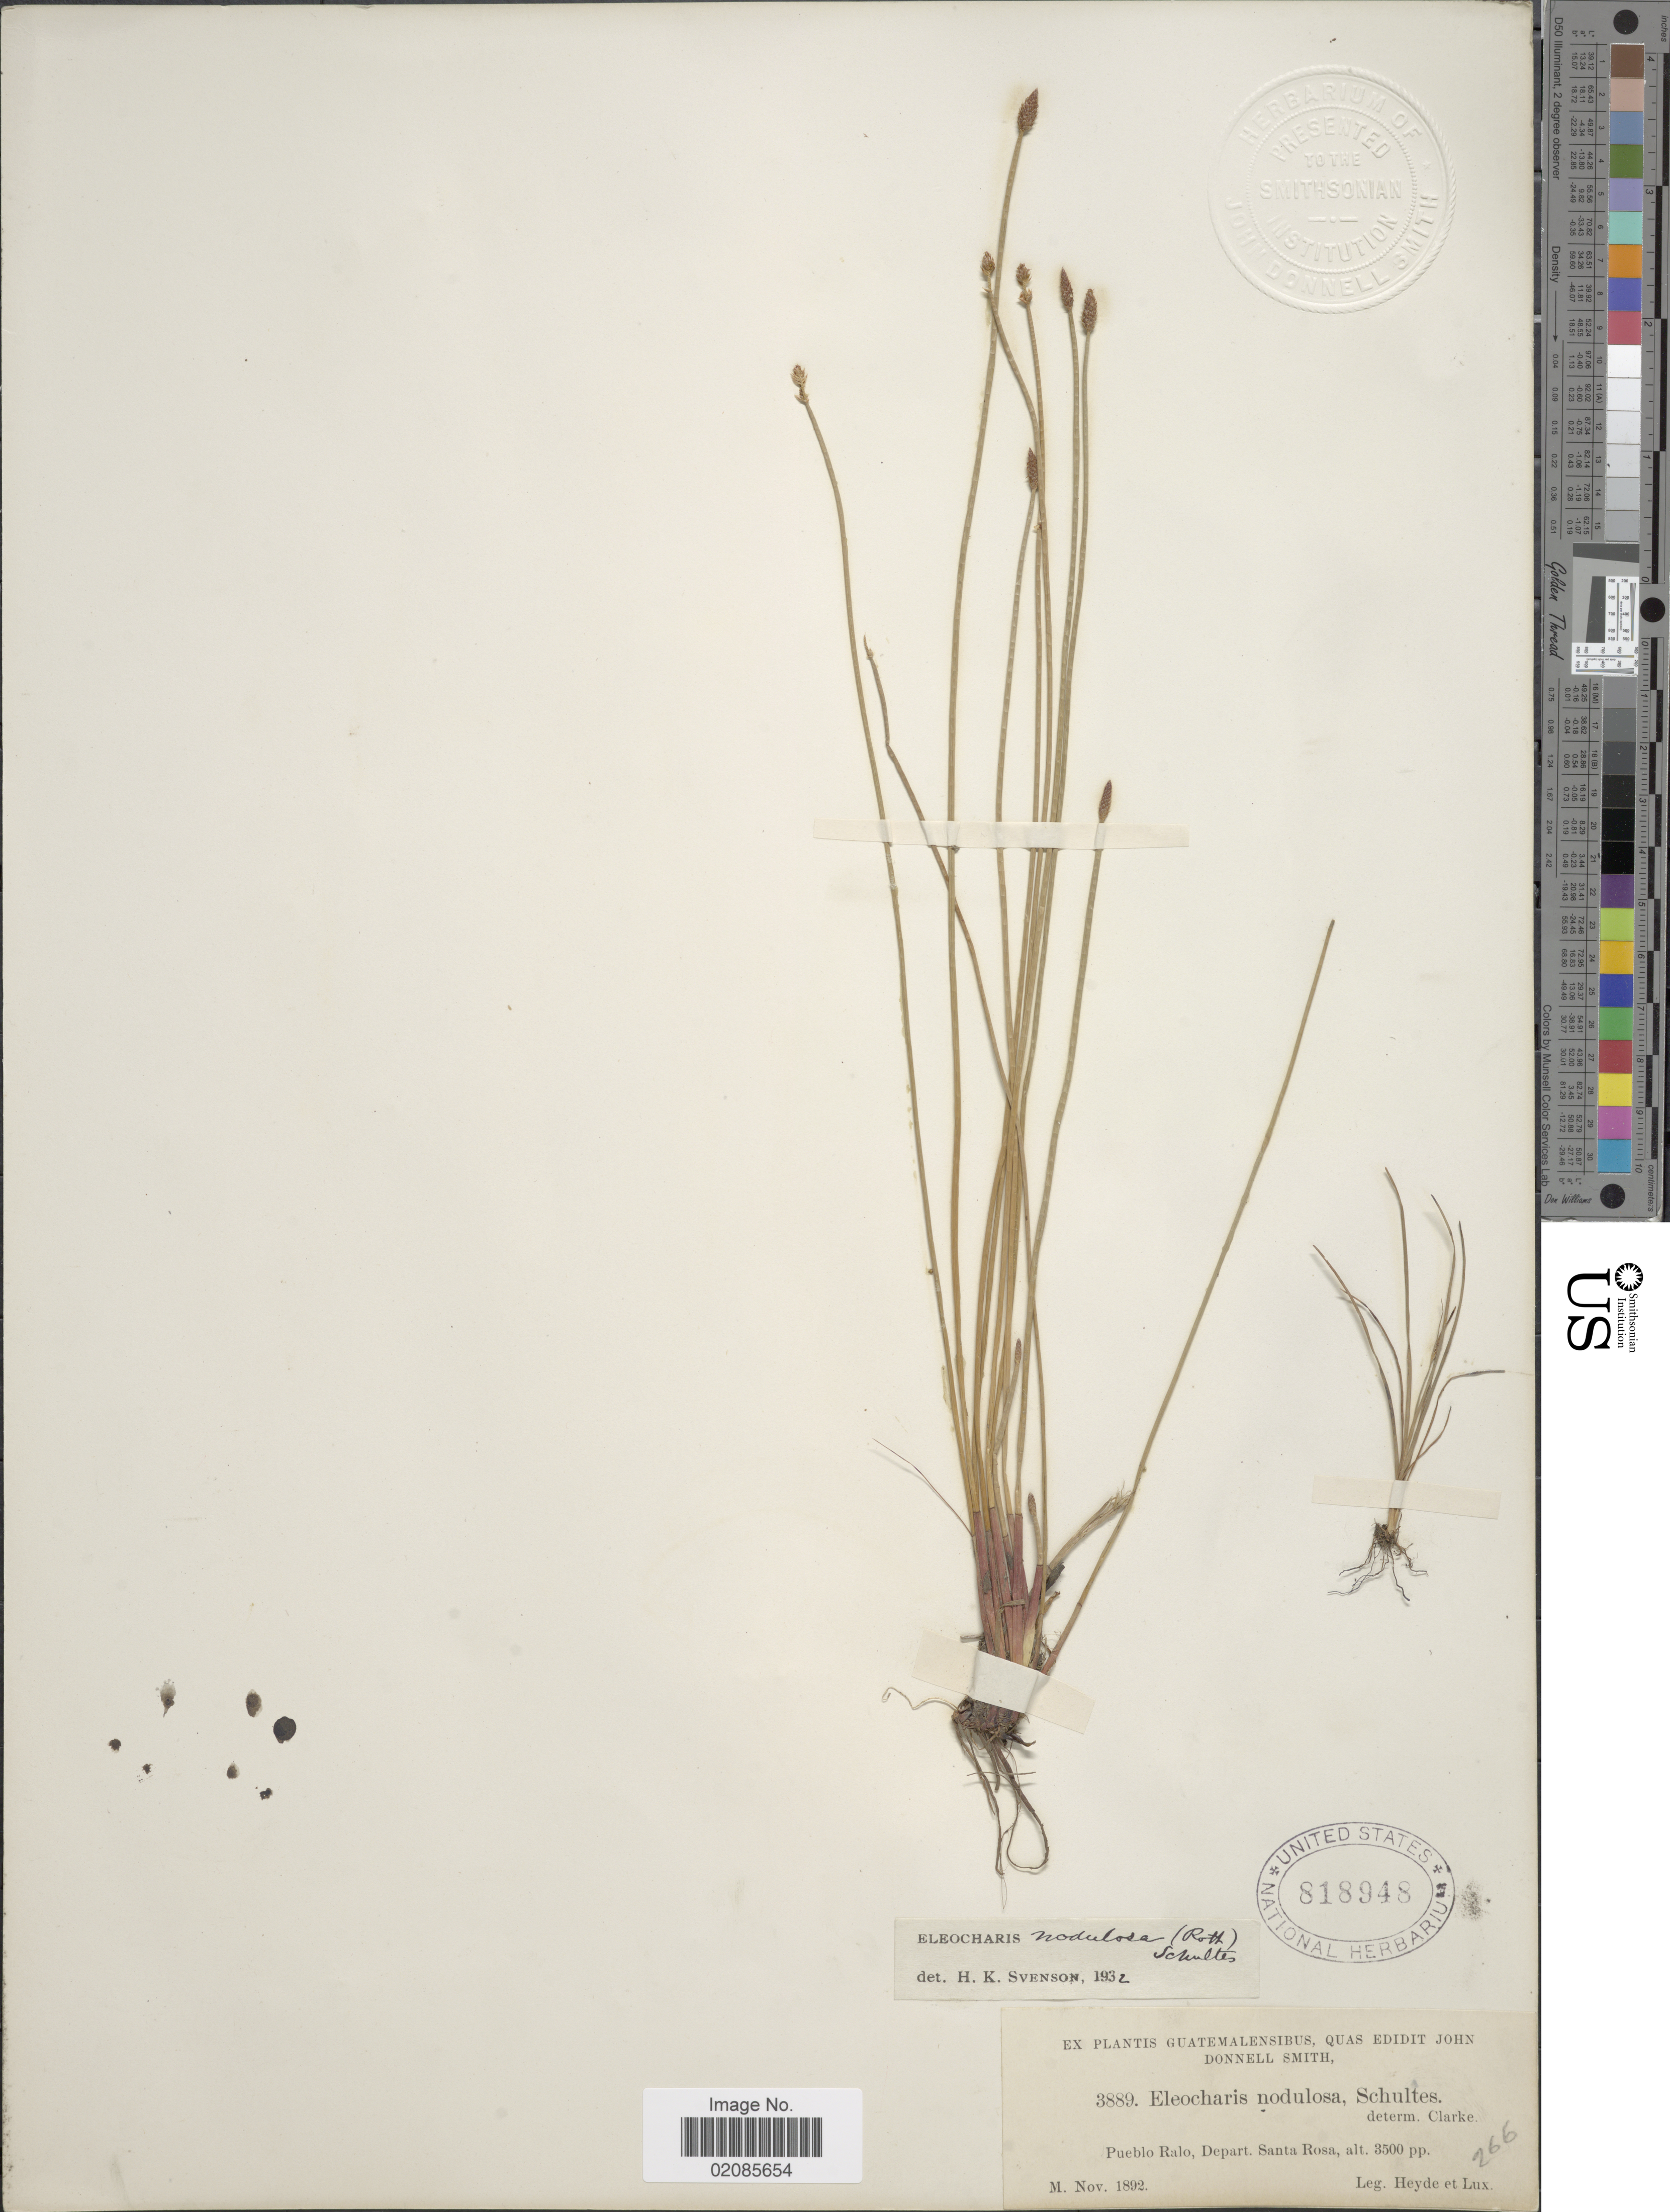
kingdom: Plantae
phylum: Tracheophyta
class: Liliopsida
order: Poales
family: Cyperaceae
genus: Eleocharis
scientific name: Eleocharis montana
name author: (Kunth) Roem. & Schult.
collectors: Heyde & Lux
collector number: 3889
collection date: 1892-11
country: Guatemala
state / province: Santa Rosa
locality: Pueblo Ralo.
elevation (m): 1067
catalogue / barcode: US 818948